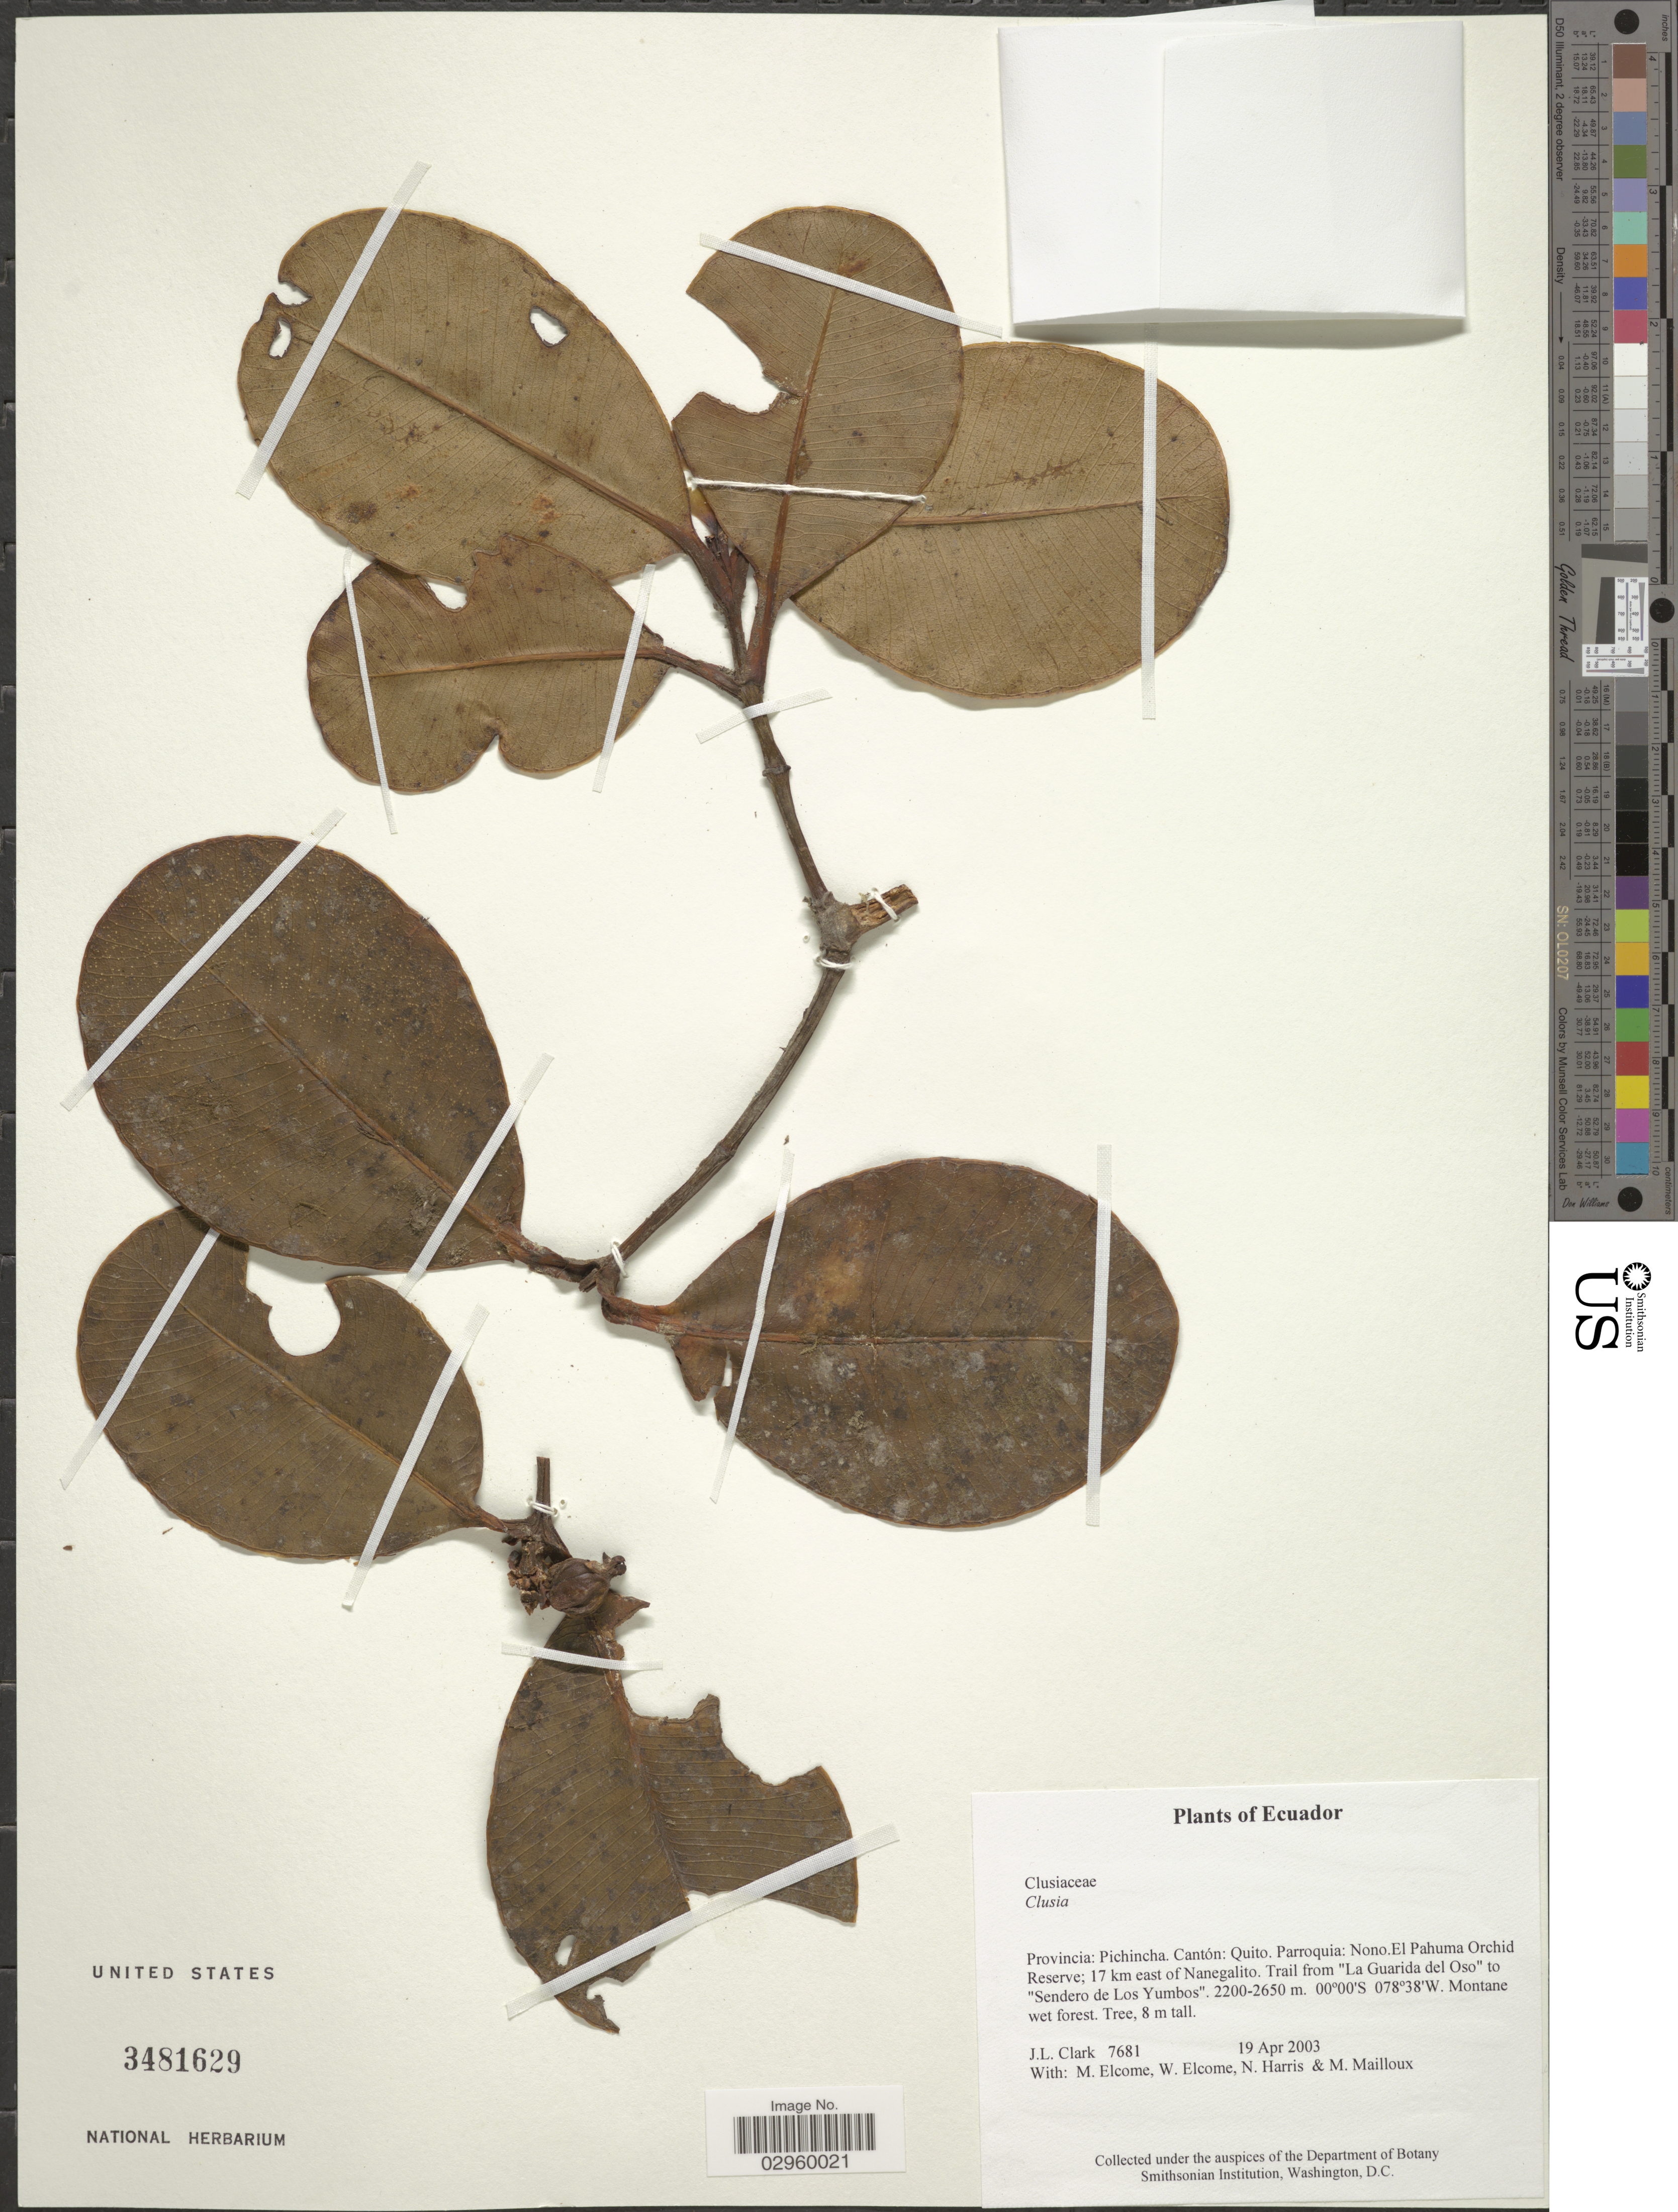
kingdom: Plantae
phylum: Tracheophyta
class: Magnoliopsida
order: Malpighiales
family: Clusiaceae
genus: Clusia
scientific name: Clusia sp.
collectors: J. L. Clark, M. Elcome, W. Elcome, N. Harris & M. Mailloux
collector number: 7681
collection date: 2003-04-19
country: Ecuador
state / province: Pichincha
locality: Cantón: Quito, Parroquia: Nono, El Pahuma Orchid Reserve; 17 km east of Nanegalito, Trail from "La Guarida del Oso" to "Sendero de Los Yumbos".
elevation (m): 2200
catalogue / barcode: US 3481629